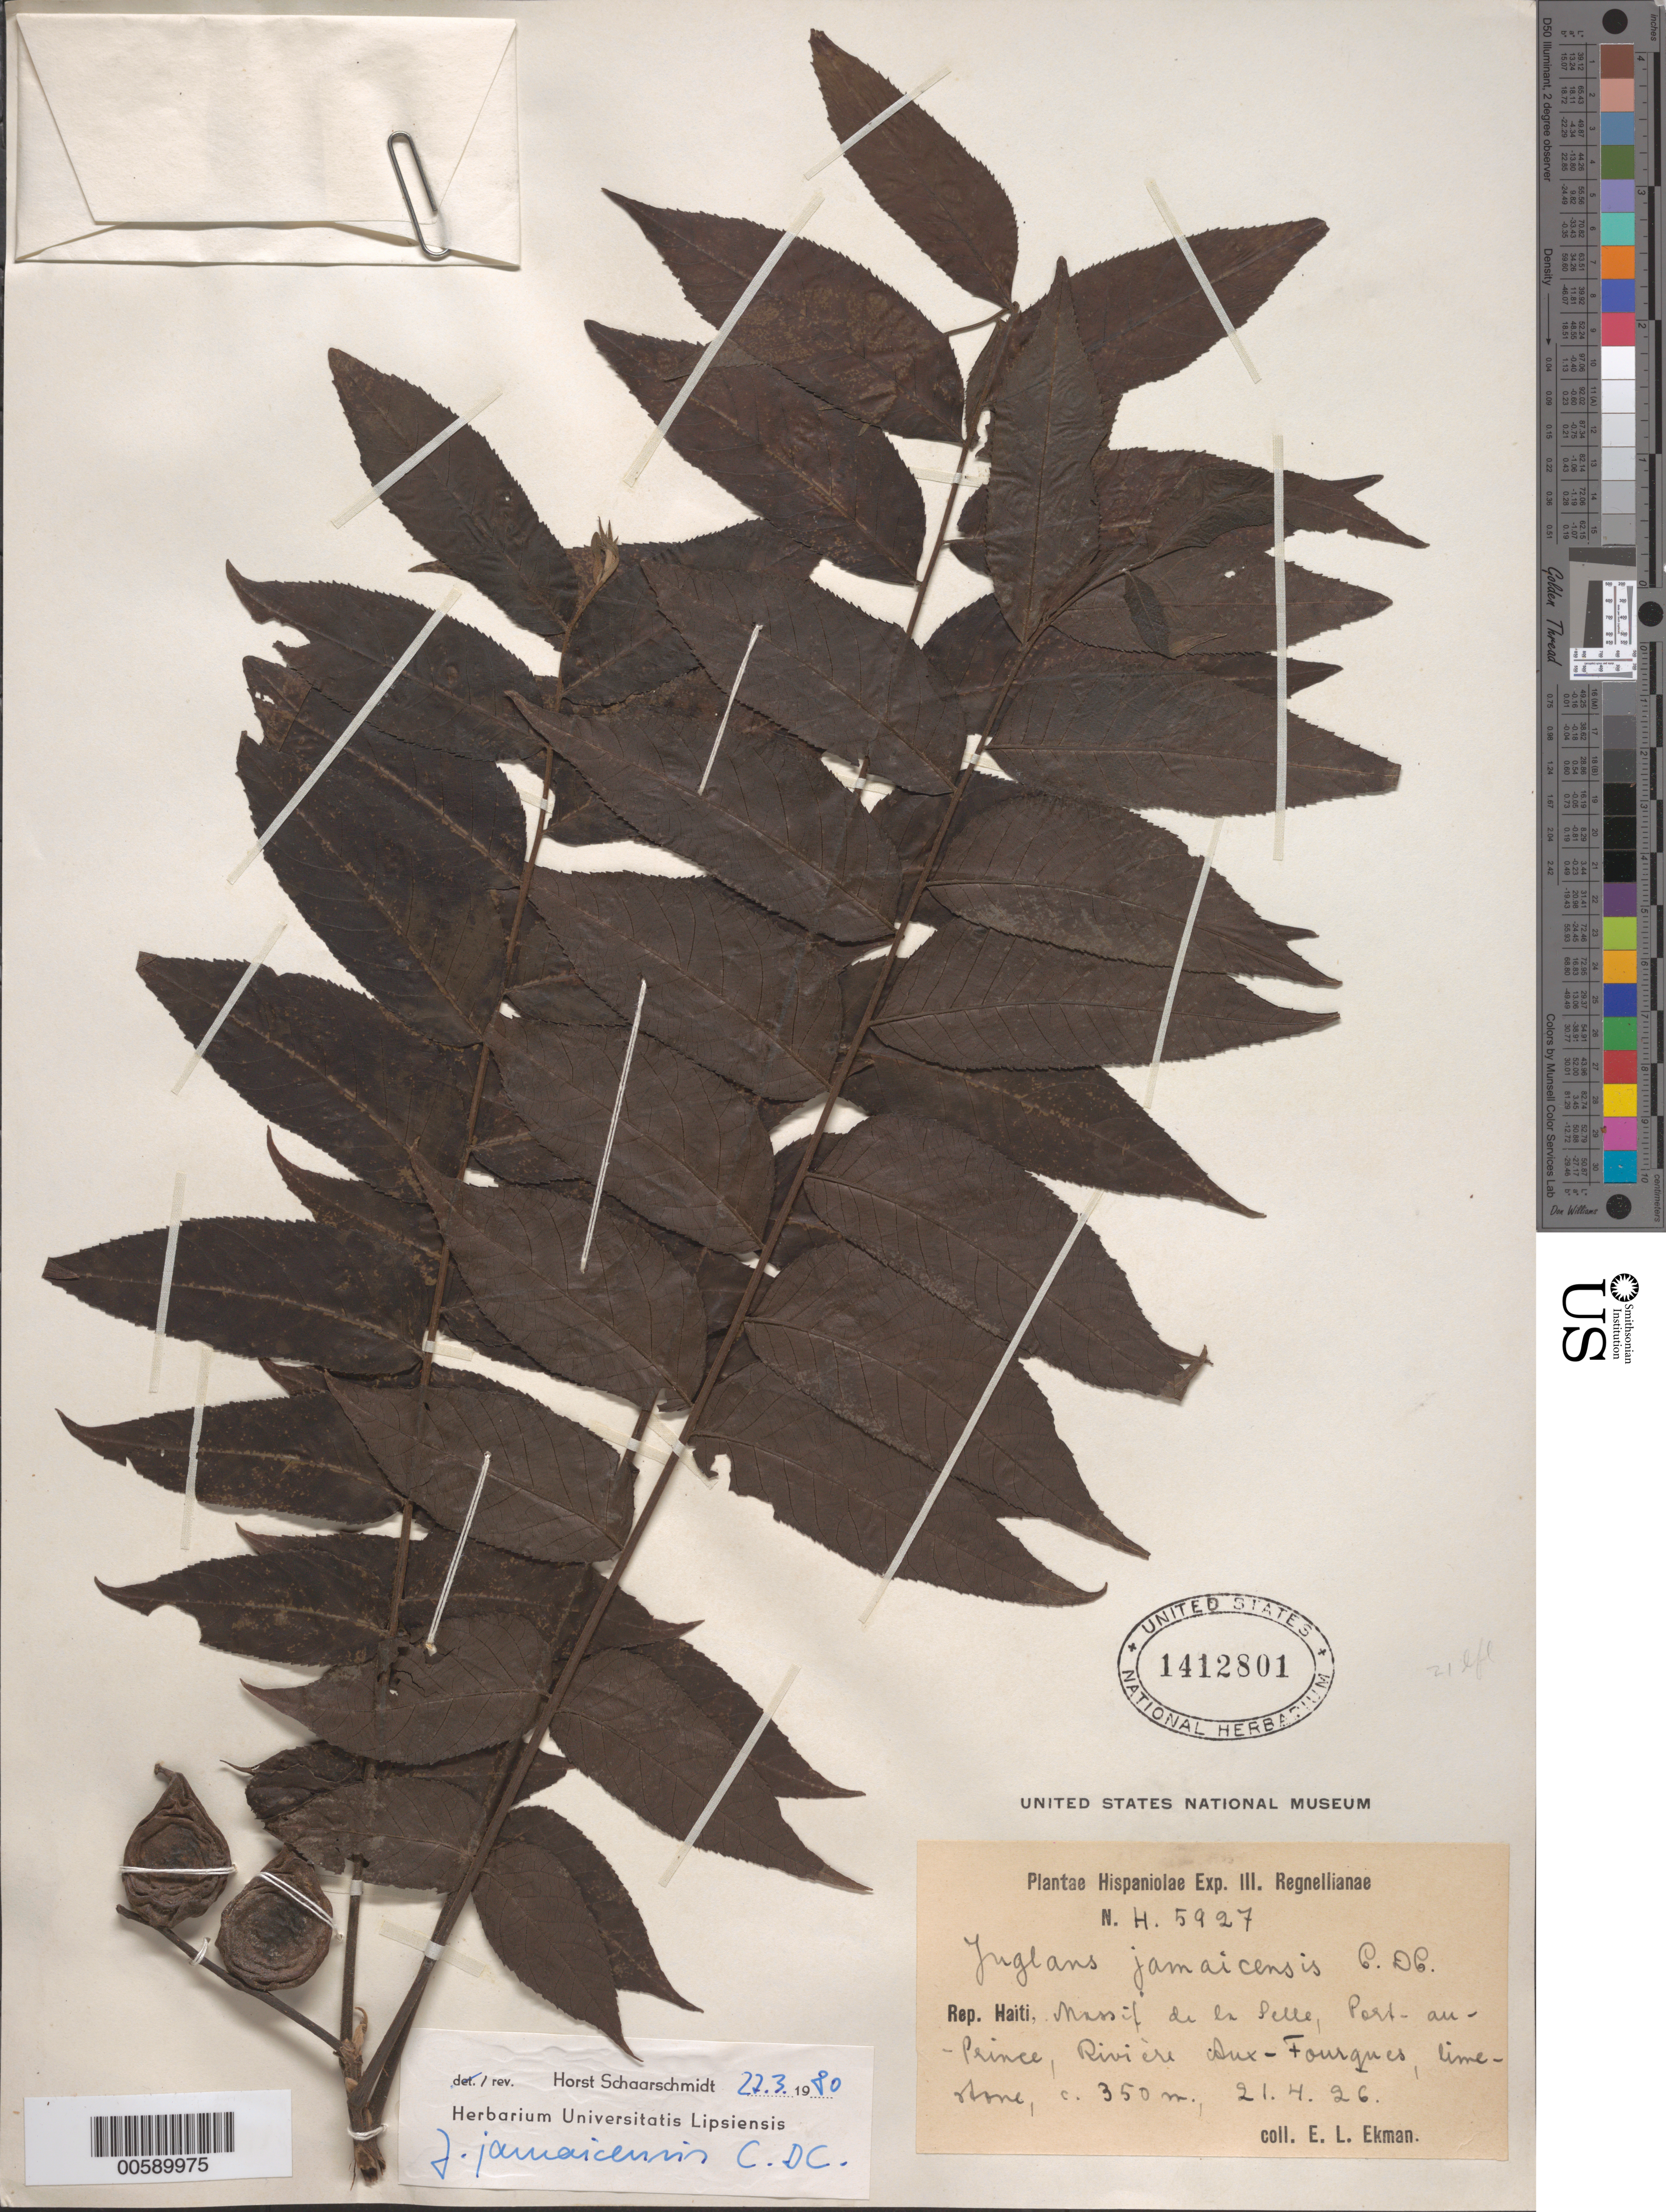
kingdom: Plantae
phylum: Tracheophyta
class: Magnoliopsida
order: Fagales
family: Juglandaceae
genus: Juglans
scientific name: Juglans jamaicensis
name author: C. DC.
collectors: E. L. Ekman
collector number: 5927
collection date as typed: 21 Apr 1926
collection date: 1926-04-21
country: Haiti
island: Hispaniola Island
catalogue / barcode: US 1412801